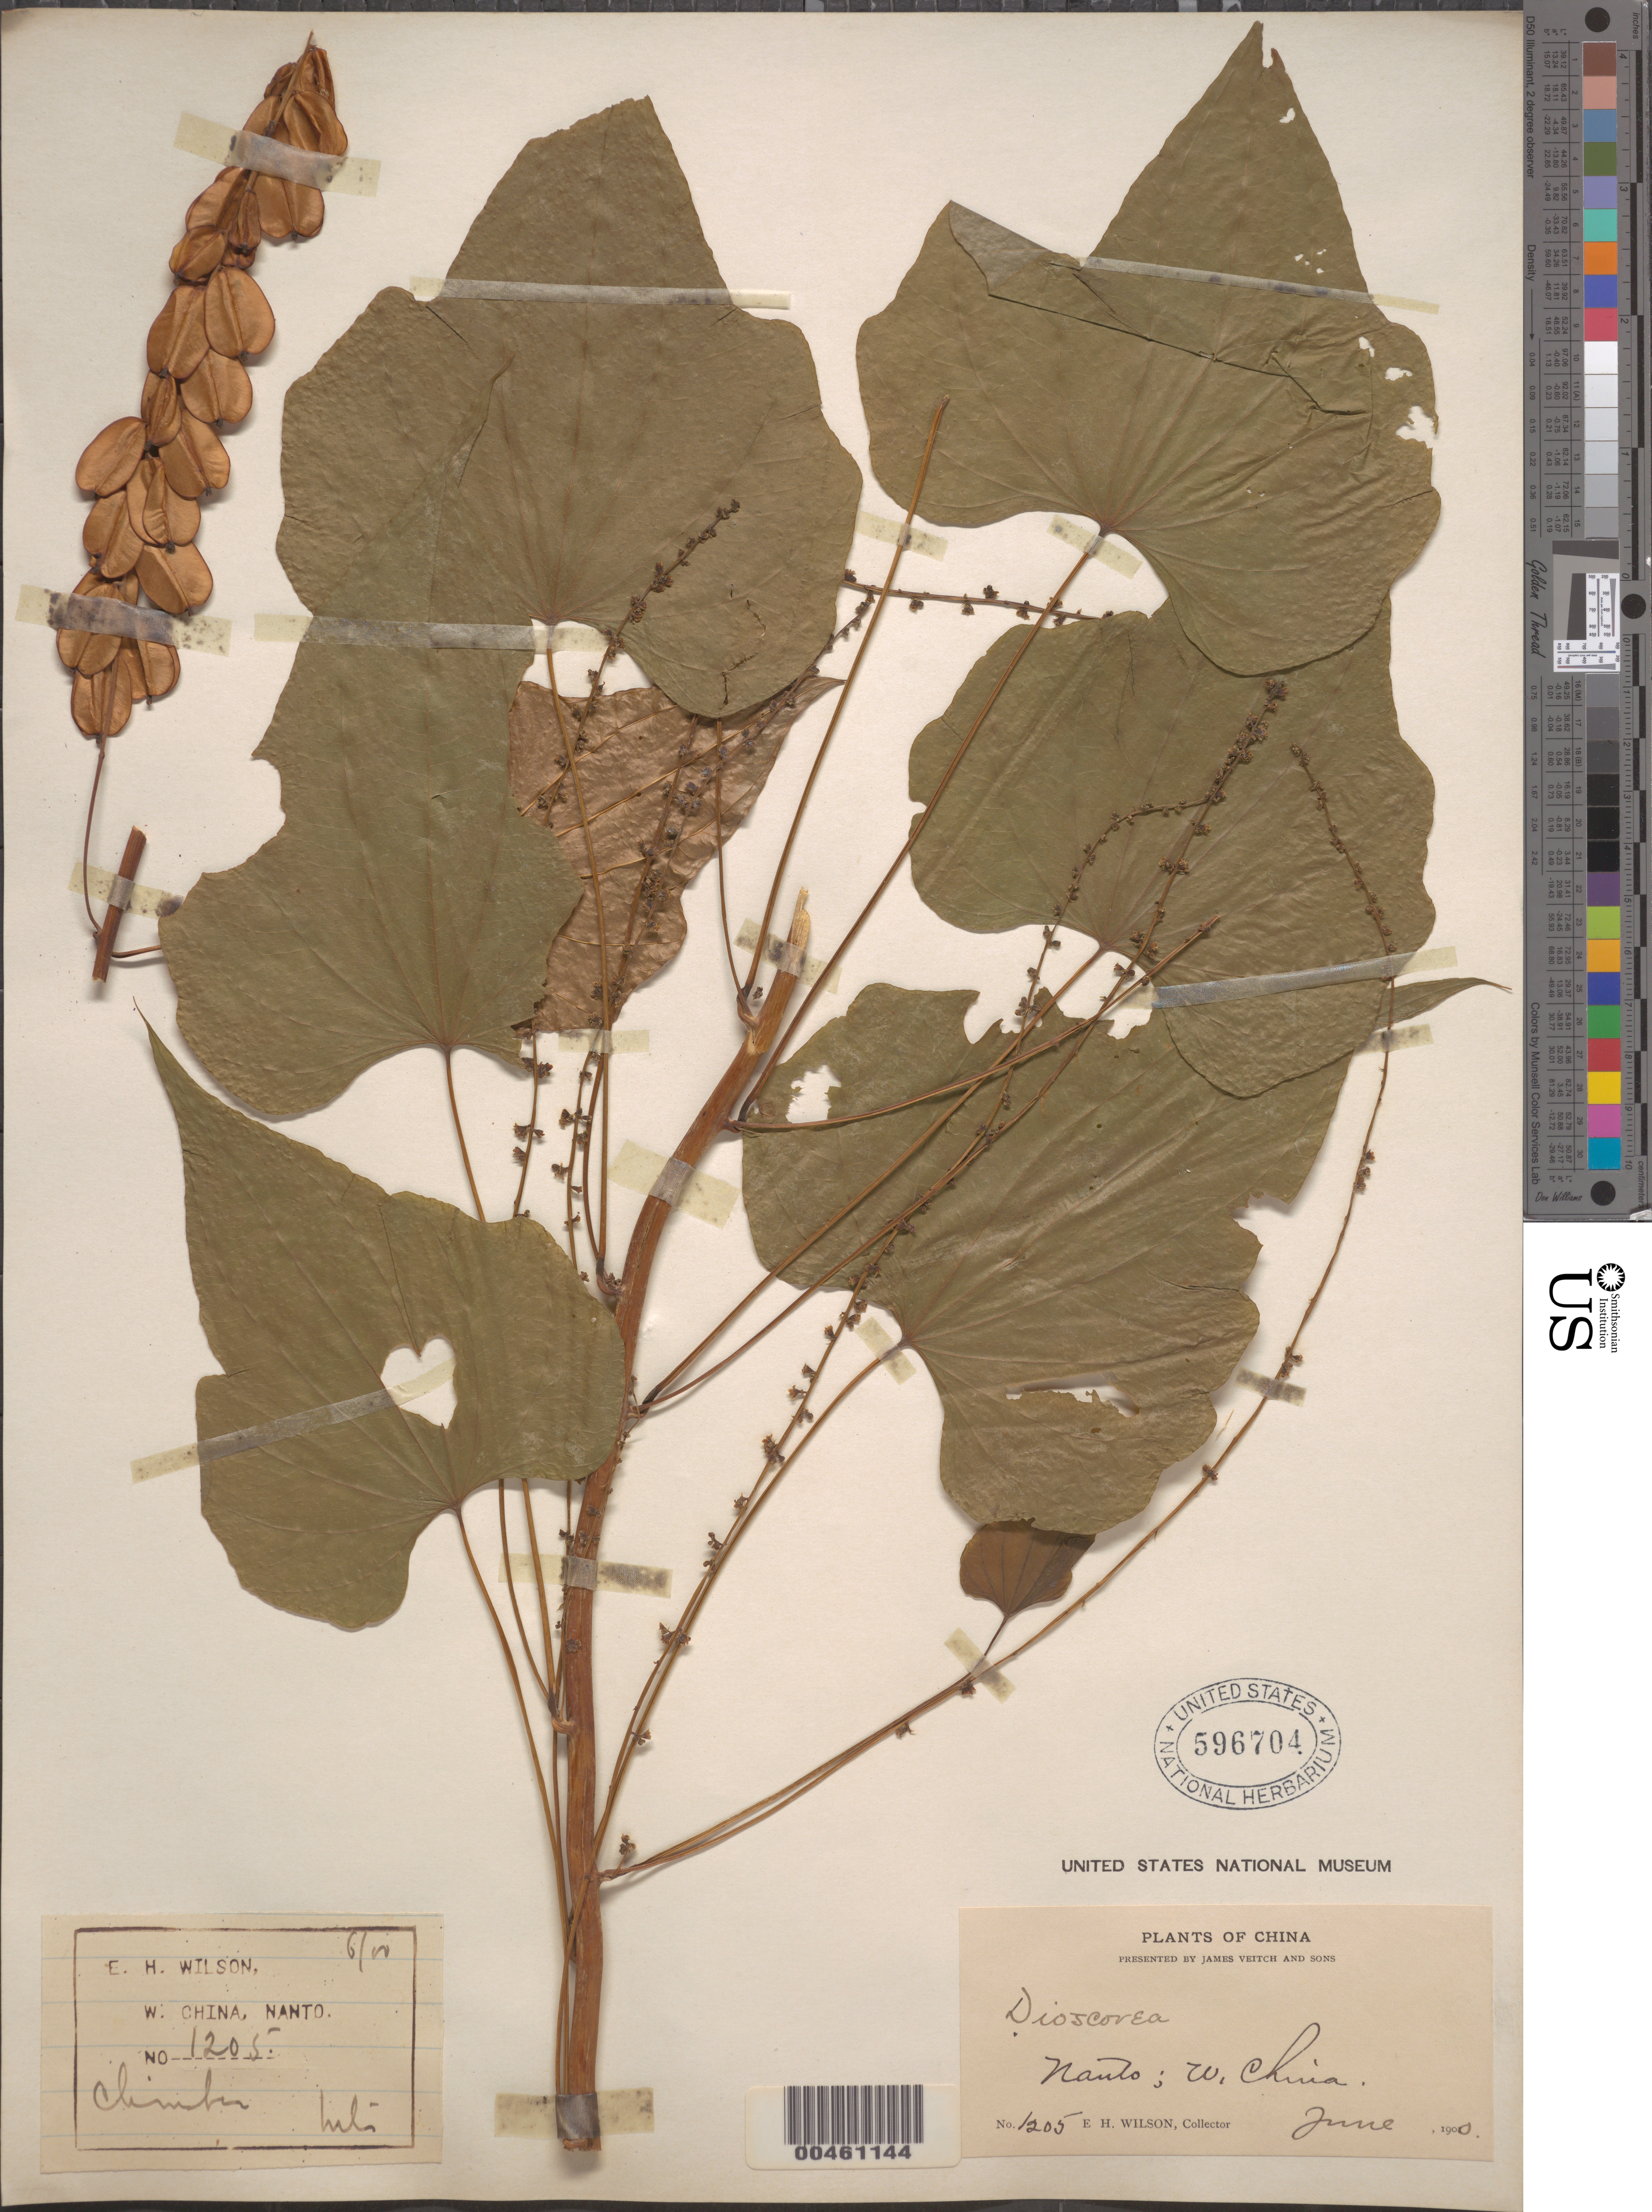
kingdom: Plantae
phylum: Tracheophyta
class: Liliopsida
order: Dioscoreales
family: Dioscoreaceae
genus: Dioscorea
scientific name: Dioscorea nipponica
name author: Makino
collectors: E. H. Wilson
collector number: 1205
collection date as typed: Jun 1900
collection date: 1900-06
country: China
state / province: Sichuan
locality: W China, Nanto (District?)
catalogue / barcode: US 596704